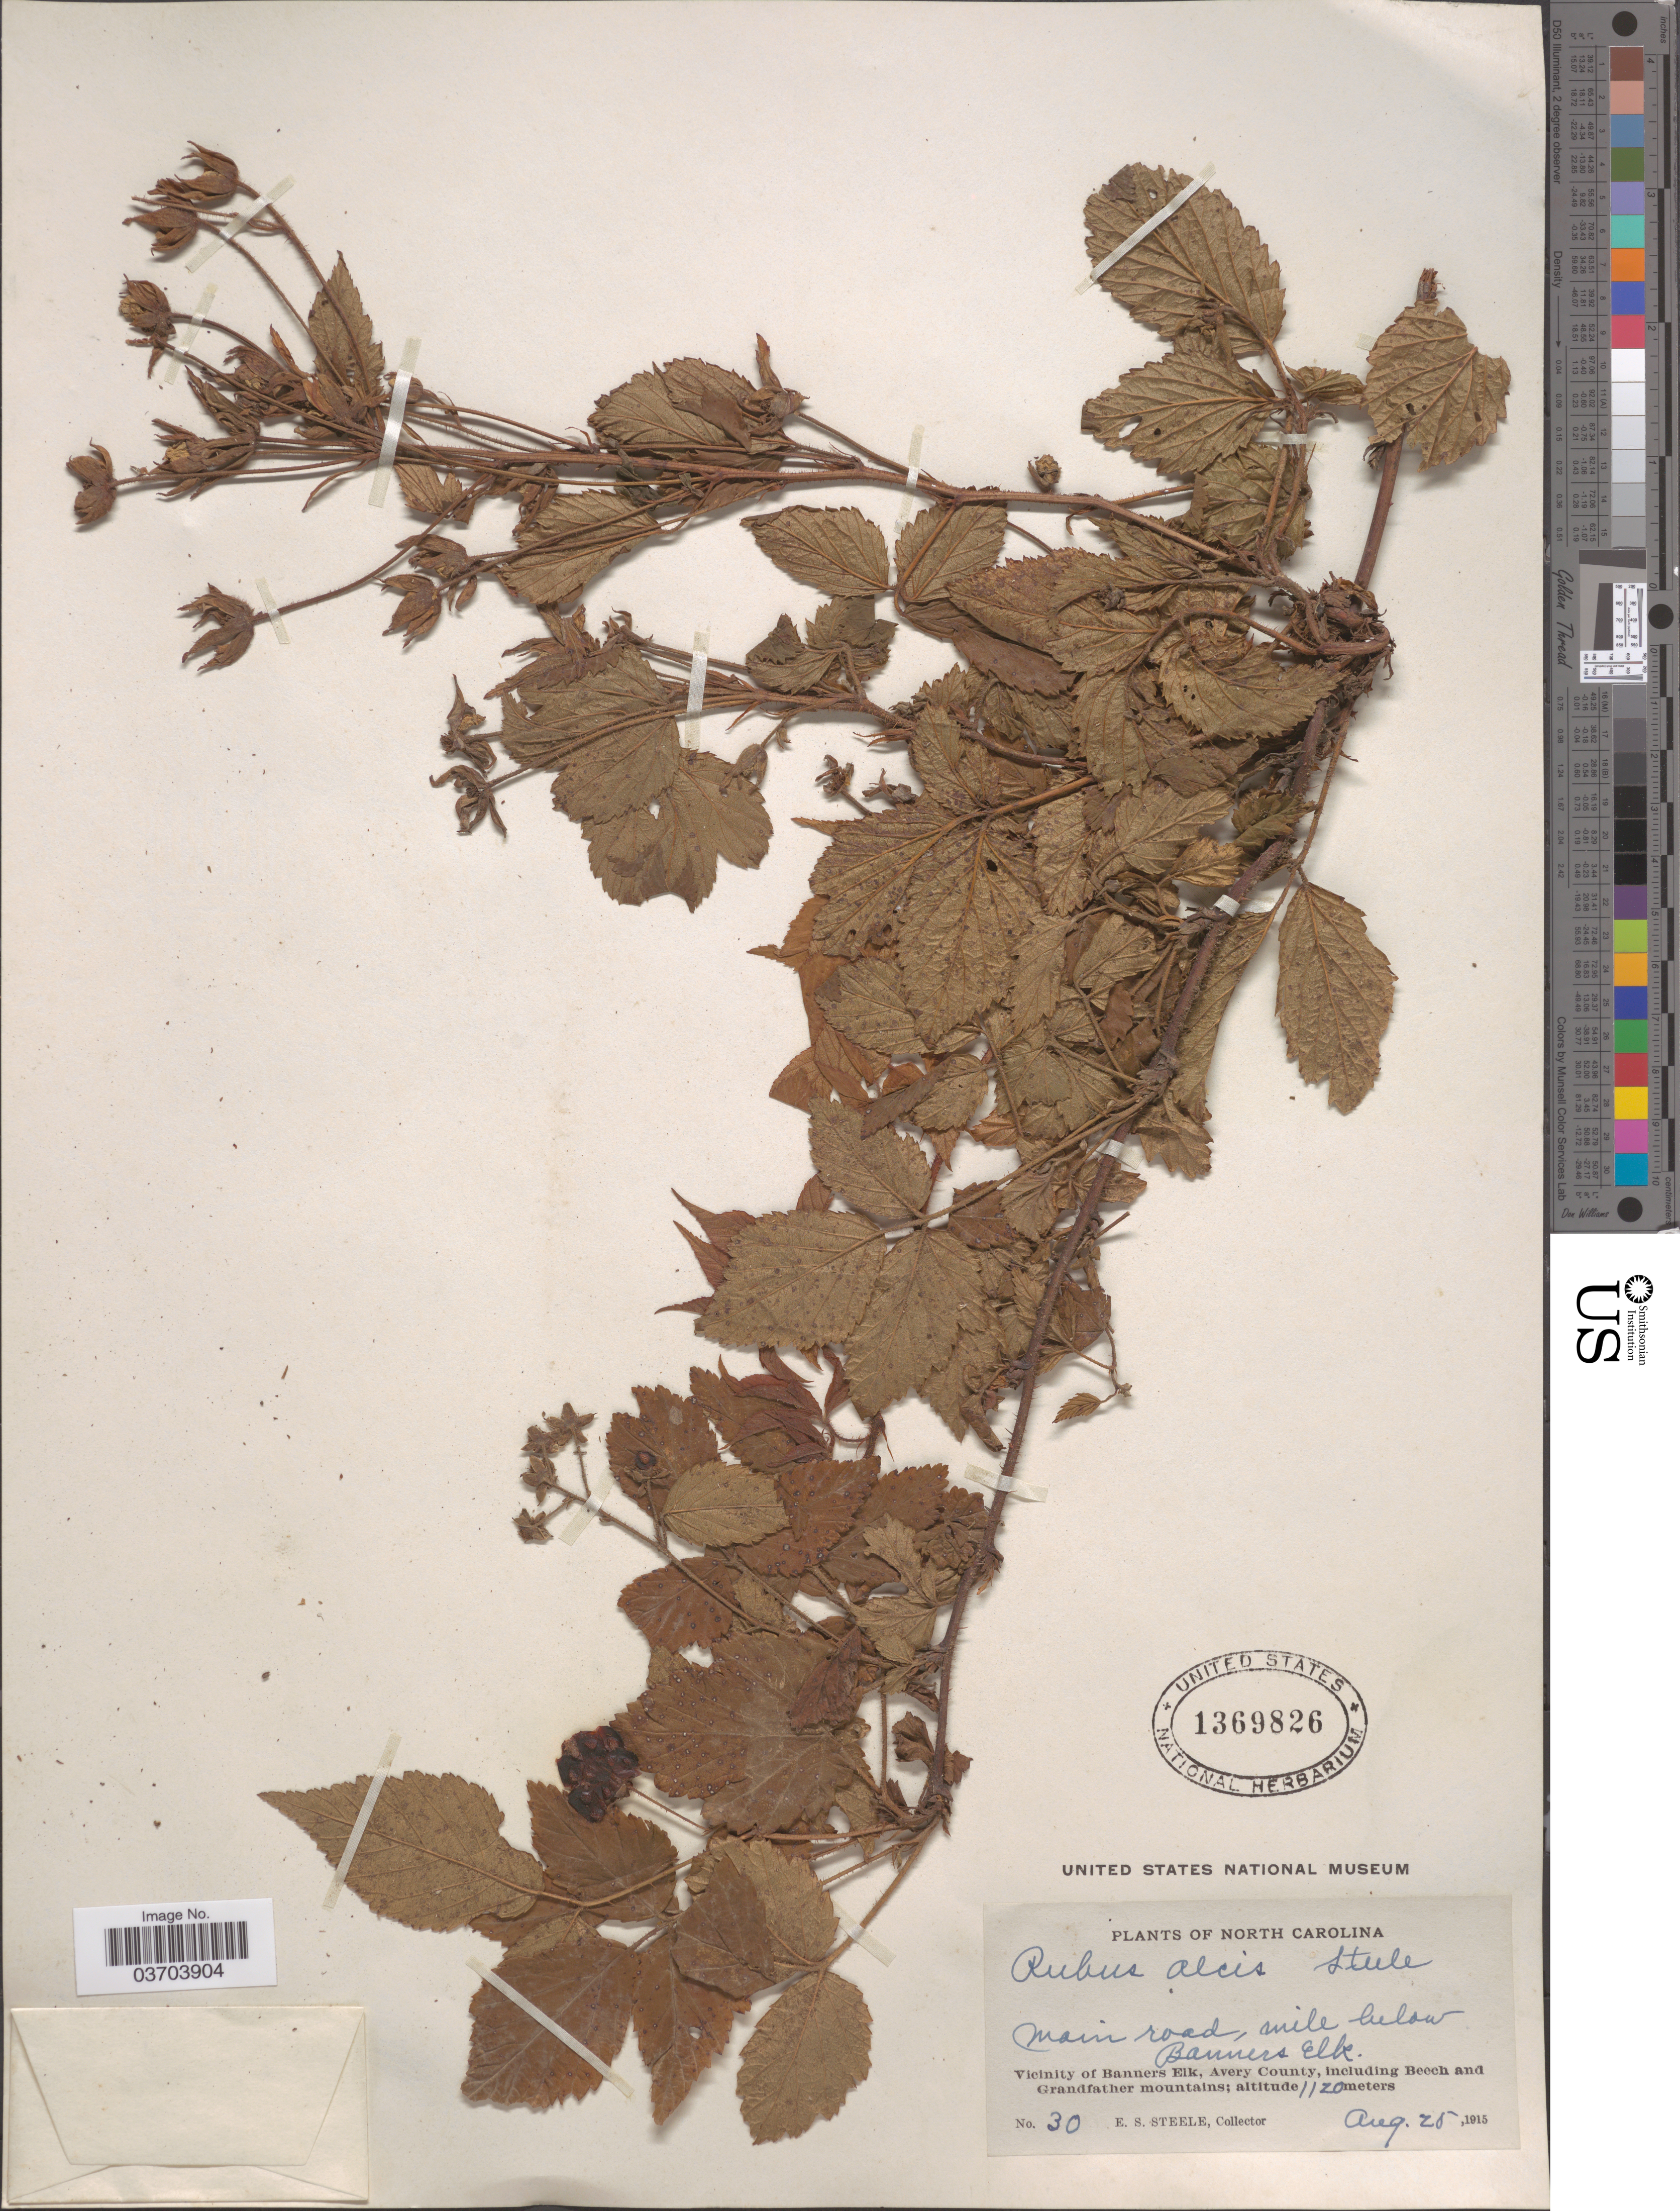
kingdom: Plantae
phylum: Tracheophyta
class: Magnoliopsida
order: Rosales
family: Rosaceae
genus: Rubus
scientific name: Rubus alcis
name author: Steele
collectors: E. Steele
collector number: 30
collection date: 1915-08-25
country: United States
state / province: North Carolina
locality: Main road, mile below Banners Elk. Vicinity of Banners Elk, Avery County, including Beech and Grandfather mountains.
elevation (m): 1120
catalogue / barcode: US 1369826